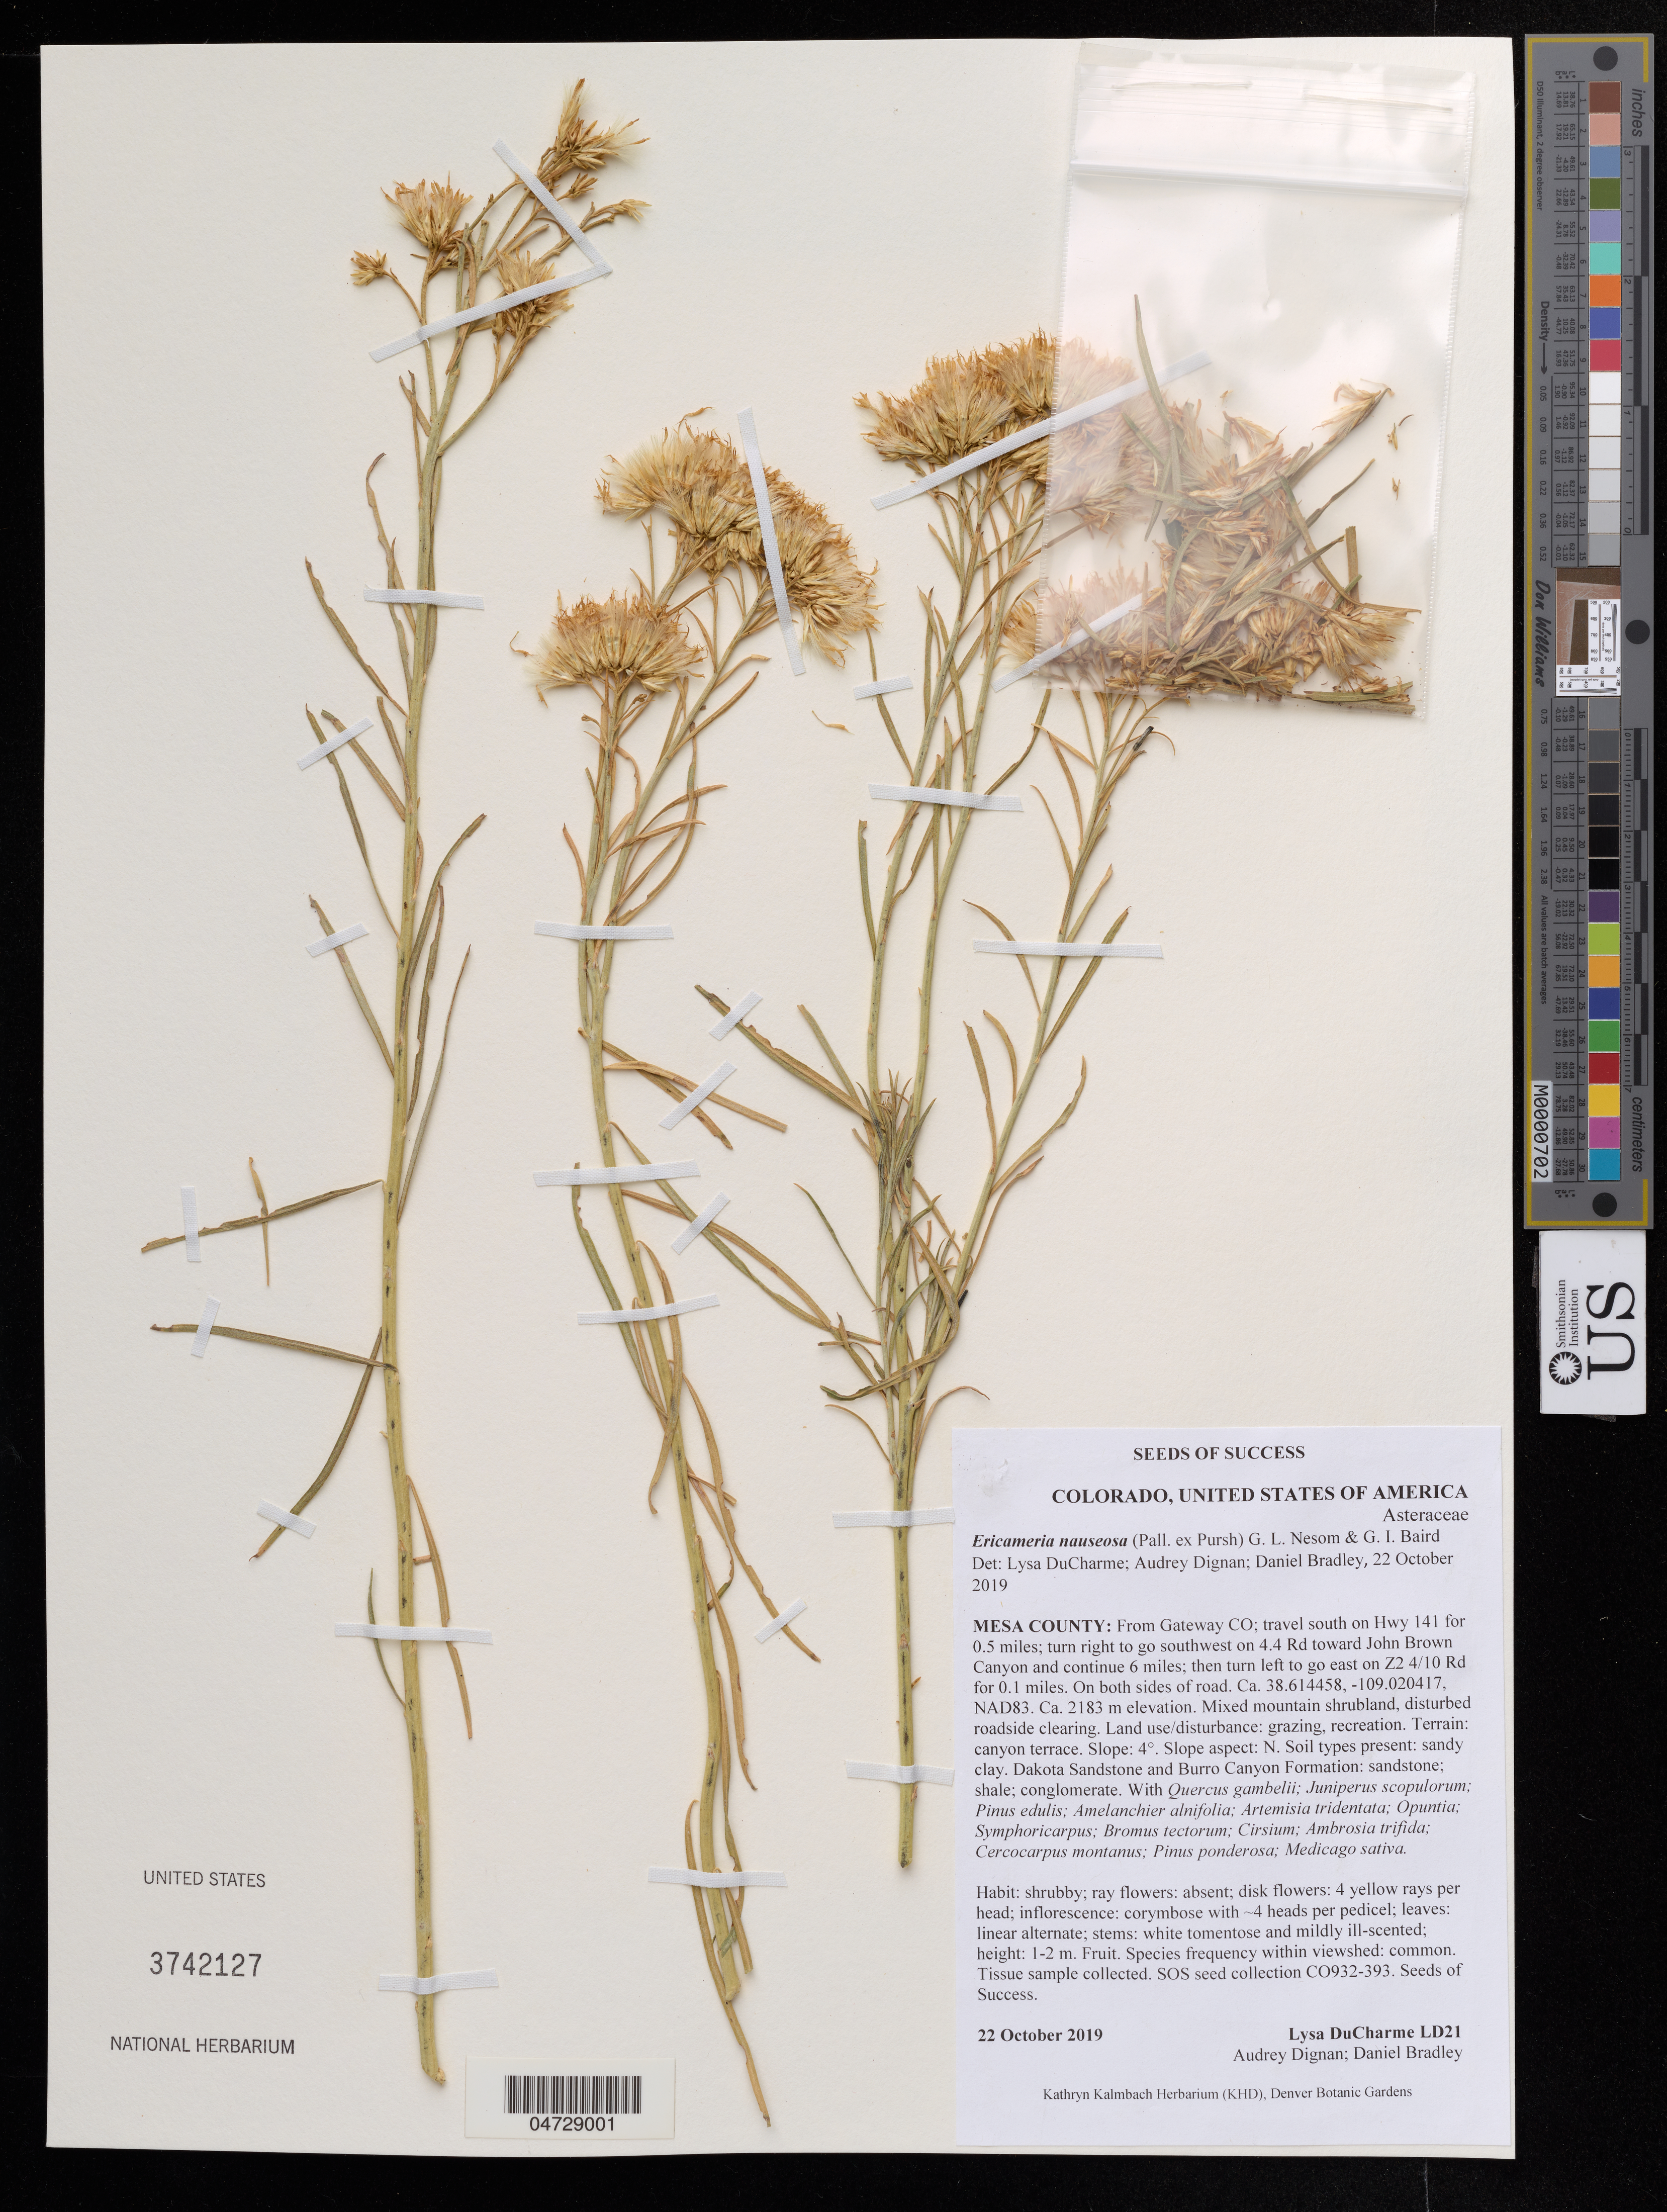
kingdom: Plantae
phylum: Tracheophyta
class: Magnoliopsida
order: Asterales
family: Asteraceae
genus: Ericameria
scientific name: Ericameria nauseosa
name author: (Pall. ex Pursh) G.L. Nesom & G.I. Baird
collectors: L. DuCharme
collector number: LD21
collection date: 2019-10-22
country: United States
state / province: Colorado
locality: Mesa County: From Gateway CO; travel south on Hwy 141 for 0.5 miles; turn right to go southwest on 4.4 Rd toward John Brown Canyon and continue 6 miles; then turn left to go east on Z2 4/10 Rd for 0.1 miles.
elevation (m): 2183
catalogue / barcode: US 3742127